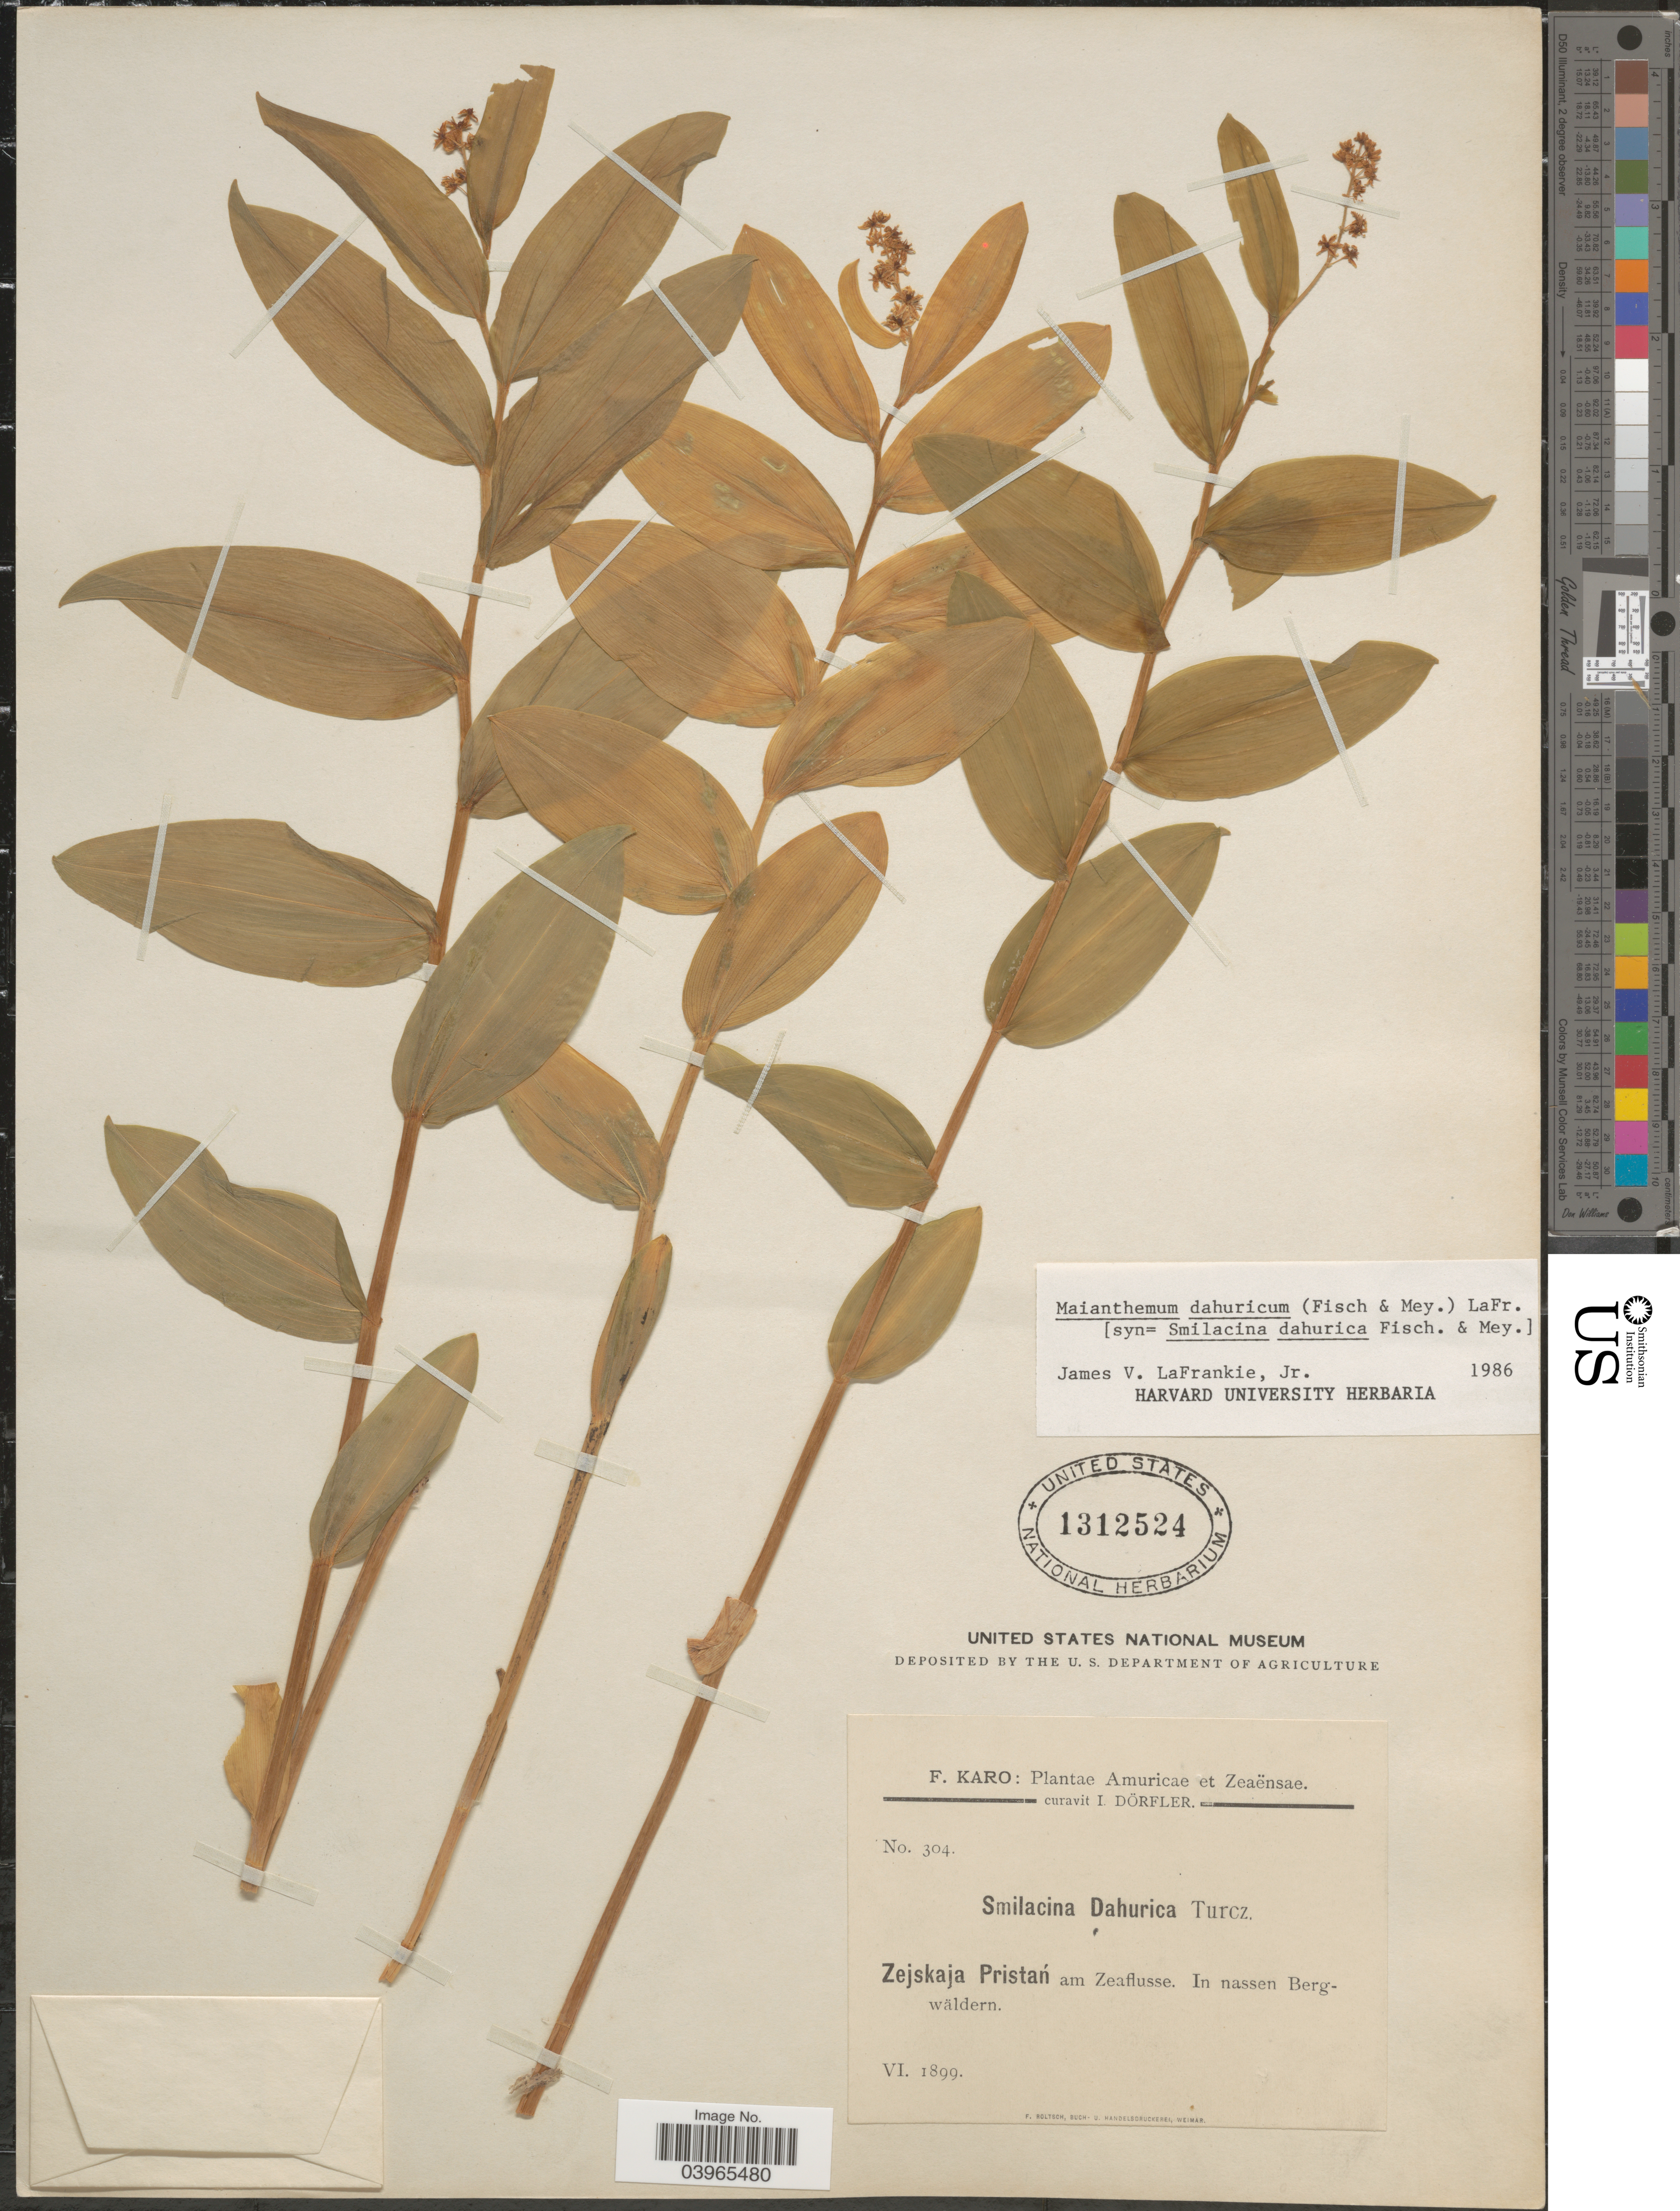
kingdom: Plantae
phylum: Tracheophyta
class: Liliopsida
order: Asparagales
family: Asparagaceae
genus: Maianthemum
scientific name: Maianthemum dahuricum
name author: (Turcz. ex Fisch. & C.A. Mey.) LaFrankie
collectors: F. Karo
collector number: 304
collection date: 1899-06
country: Russian Federation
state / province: Amur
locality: Amuricae et Zeaënsae. Zejskaja Pristań am Zeaflusse. In nassen Bergwäldern.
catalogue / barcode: US 1312524